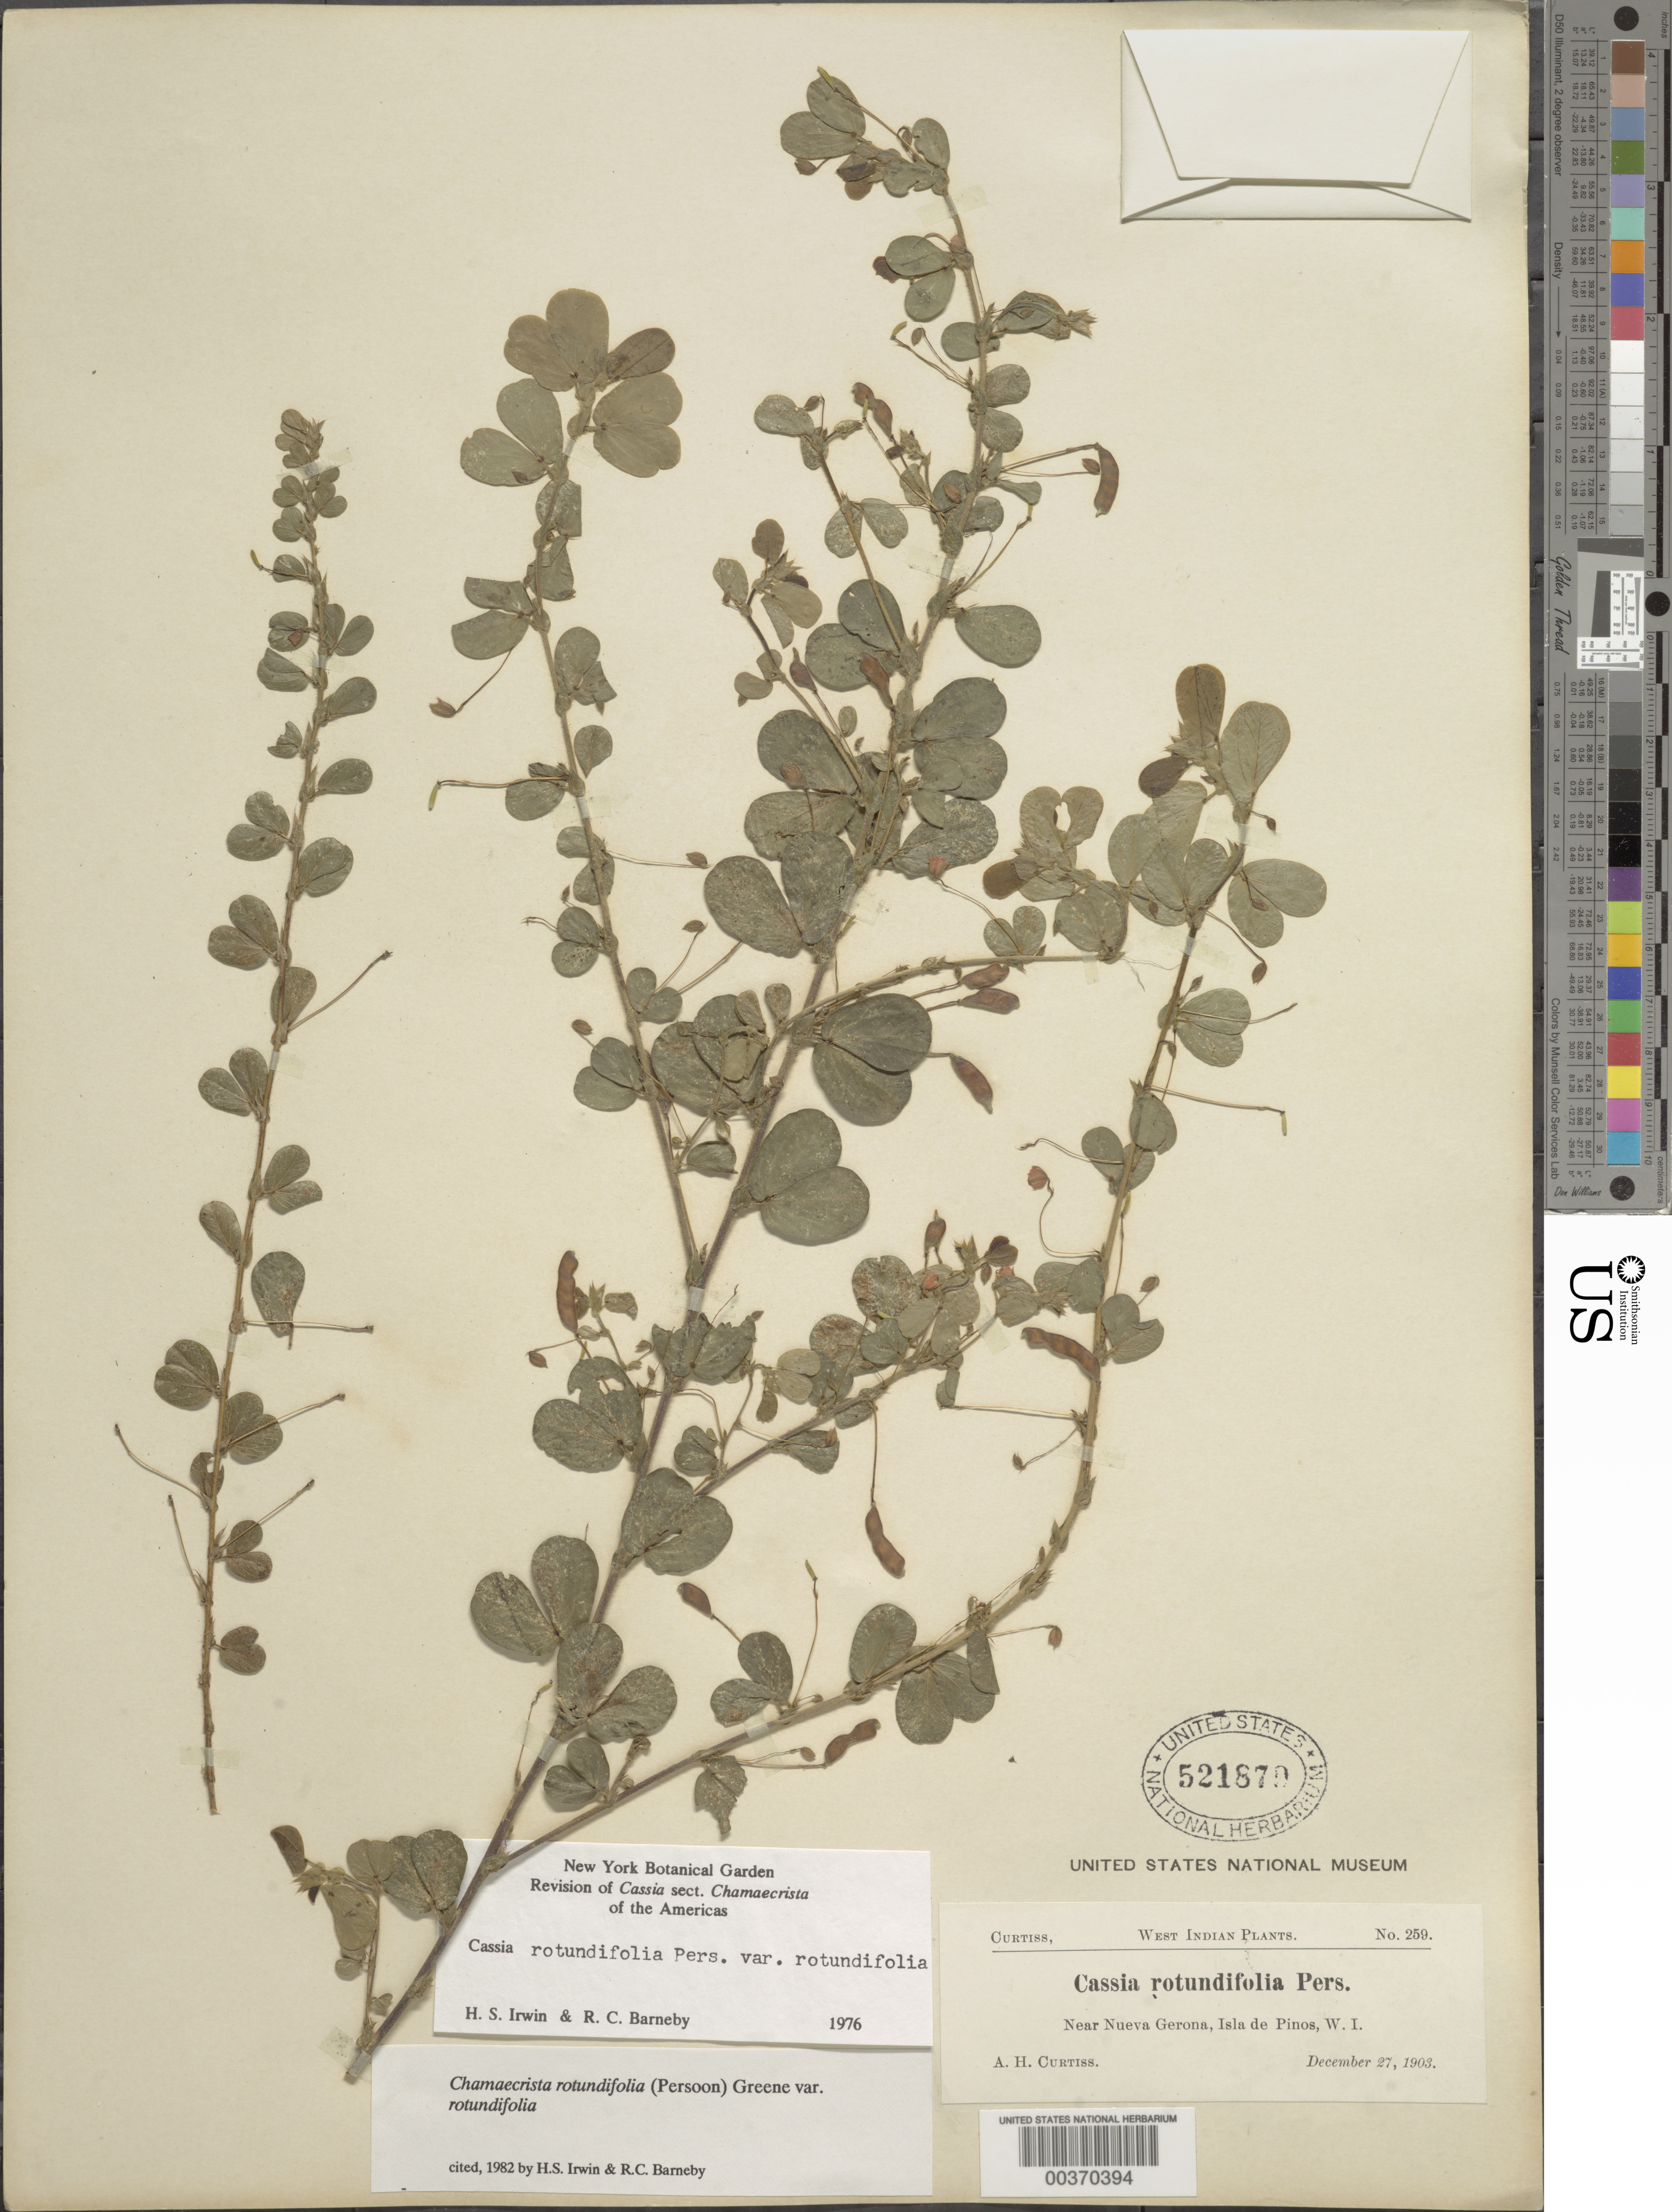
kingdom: Plantae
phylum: Tracheophyta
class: Magnoliopsida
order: Fabales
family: Fabaceae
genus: Chamaecrista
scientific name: Chamaecrista rotundifolia var. rotundifolia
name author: (Pers.) Greene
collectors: A. H. Curtiss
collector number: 259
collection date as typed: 27 Dec 1903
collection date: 1903-12-27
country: Cuba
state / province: Isla de La Juventud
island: Isla de La Juventud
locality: Near nueva gerona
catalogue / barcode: US 521879